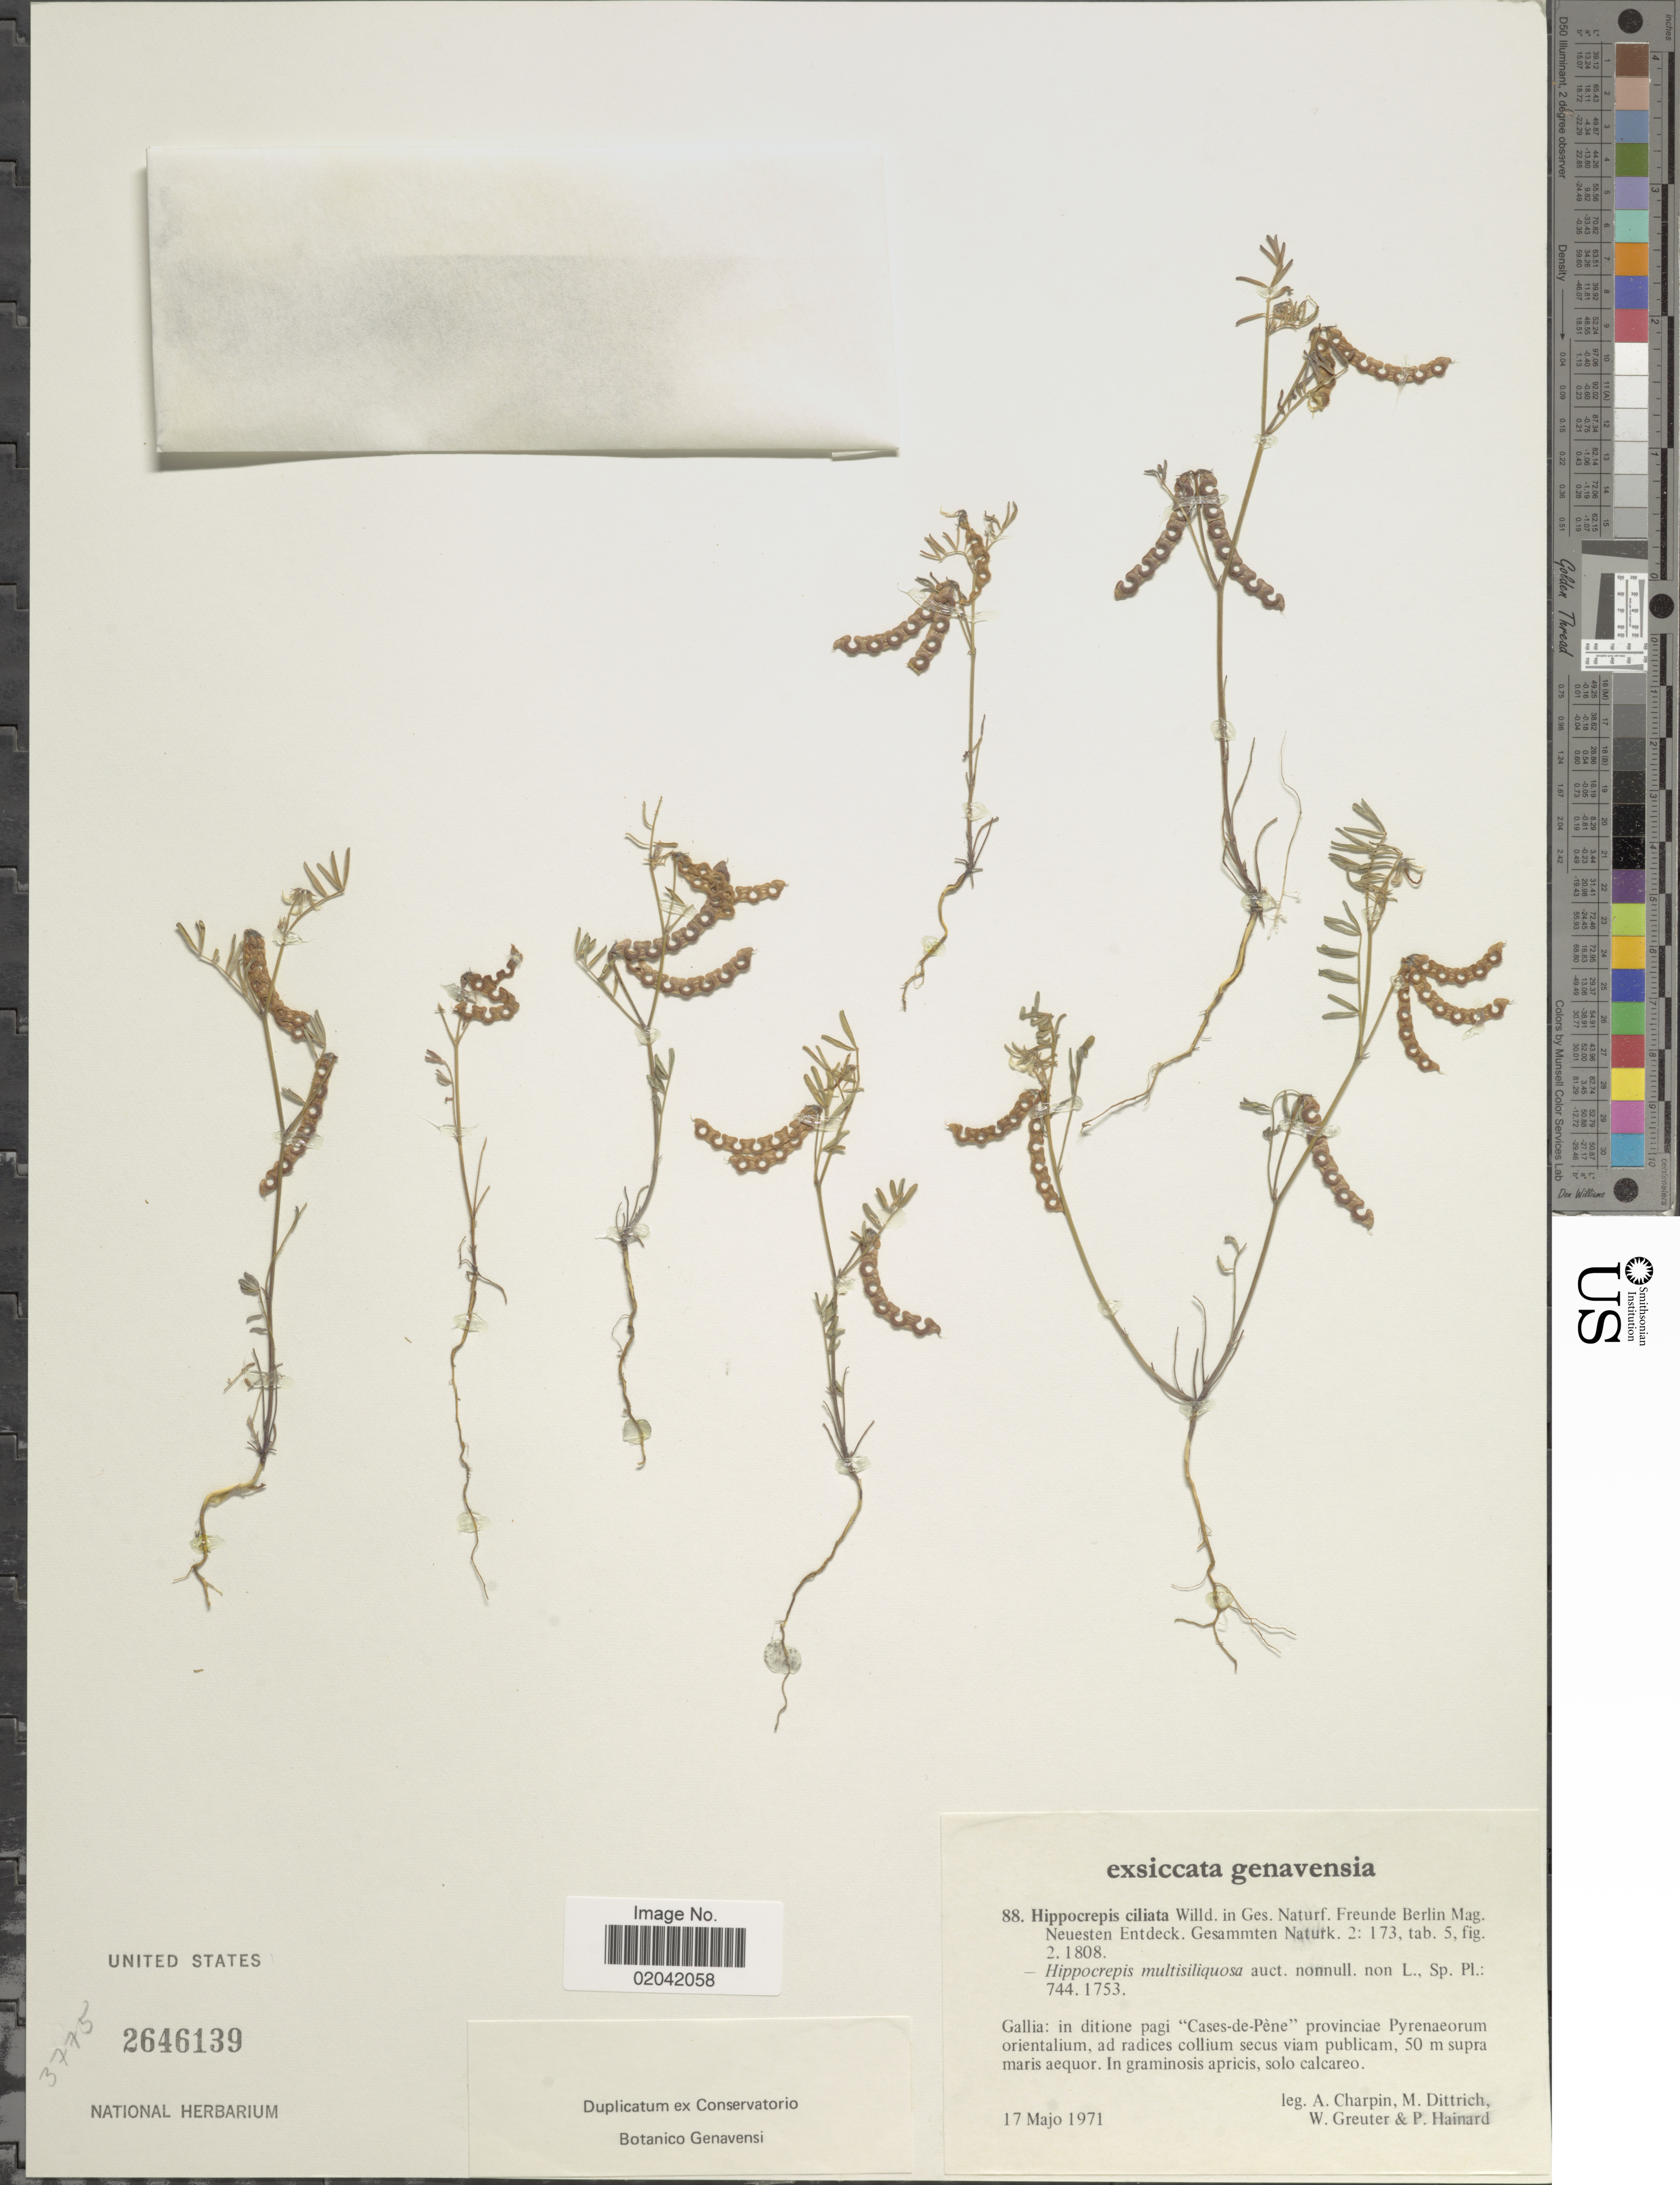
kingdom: Plantae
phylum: Tracheophyta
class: Magnoliopsida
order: Fabales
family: Fabaceae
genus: Hippocrepis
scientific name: Hippocrepis ciliata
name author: Willd.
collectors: A. Charpin, M. Dittrich, W. Greuter & P. Hainard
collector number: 88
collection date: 1971-05-17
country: France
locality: Gallia: in ditione pagi 'Cases-de-Pène' provinciae Pyrenaeorum orientalium, ad radices collium secus viam publicam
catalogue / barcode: US 2646139